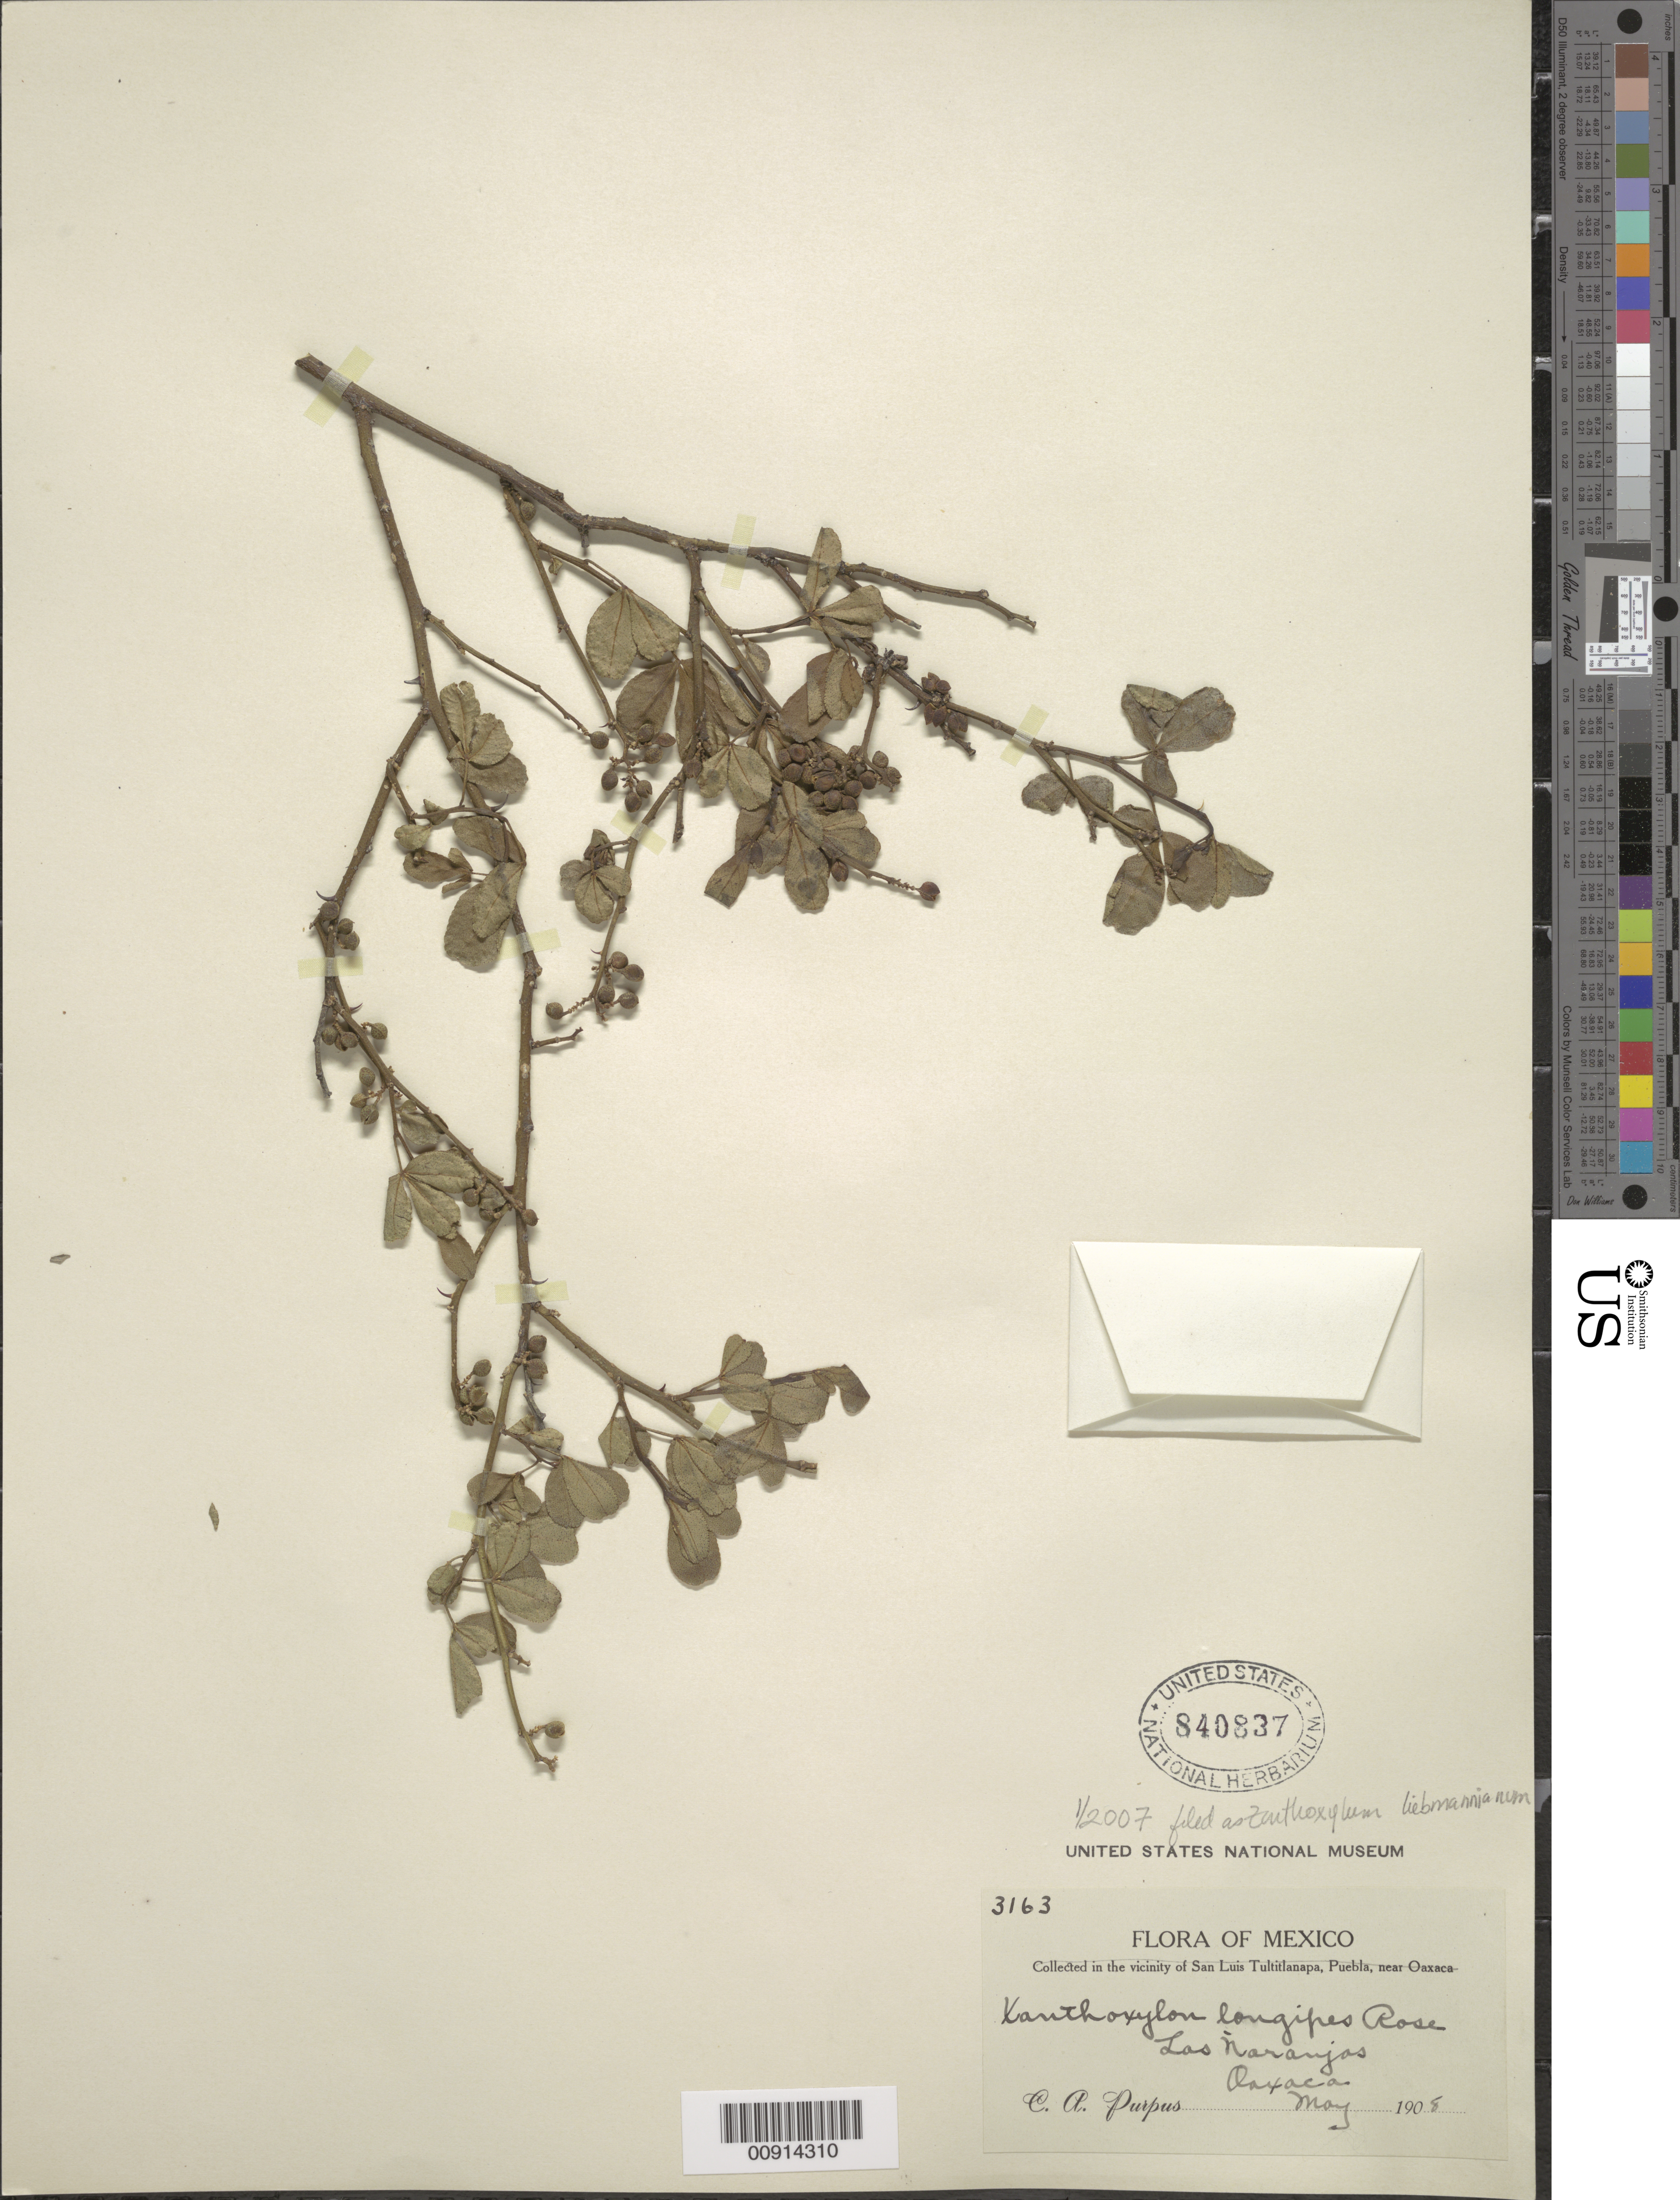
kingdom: Plantae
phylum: Tracheophyta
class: Magnoliopsida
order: Sapindales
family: Rutaceae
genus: Zanthoxylum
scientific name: Zanthoxylum liebmannianum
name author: (Engl.) P. Wilson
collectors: C. A. Purpus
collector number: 3163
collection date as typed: May 1908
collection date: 1908-05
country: Mexico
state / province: Oaxaca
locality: Los Naranjos, Oaxaca.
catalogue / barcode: US 840837